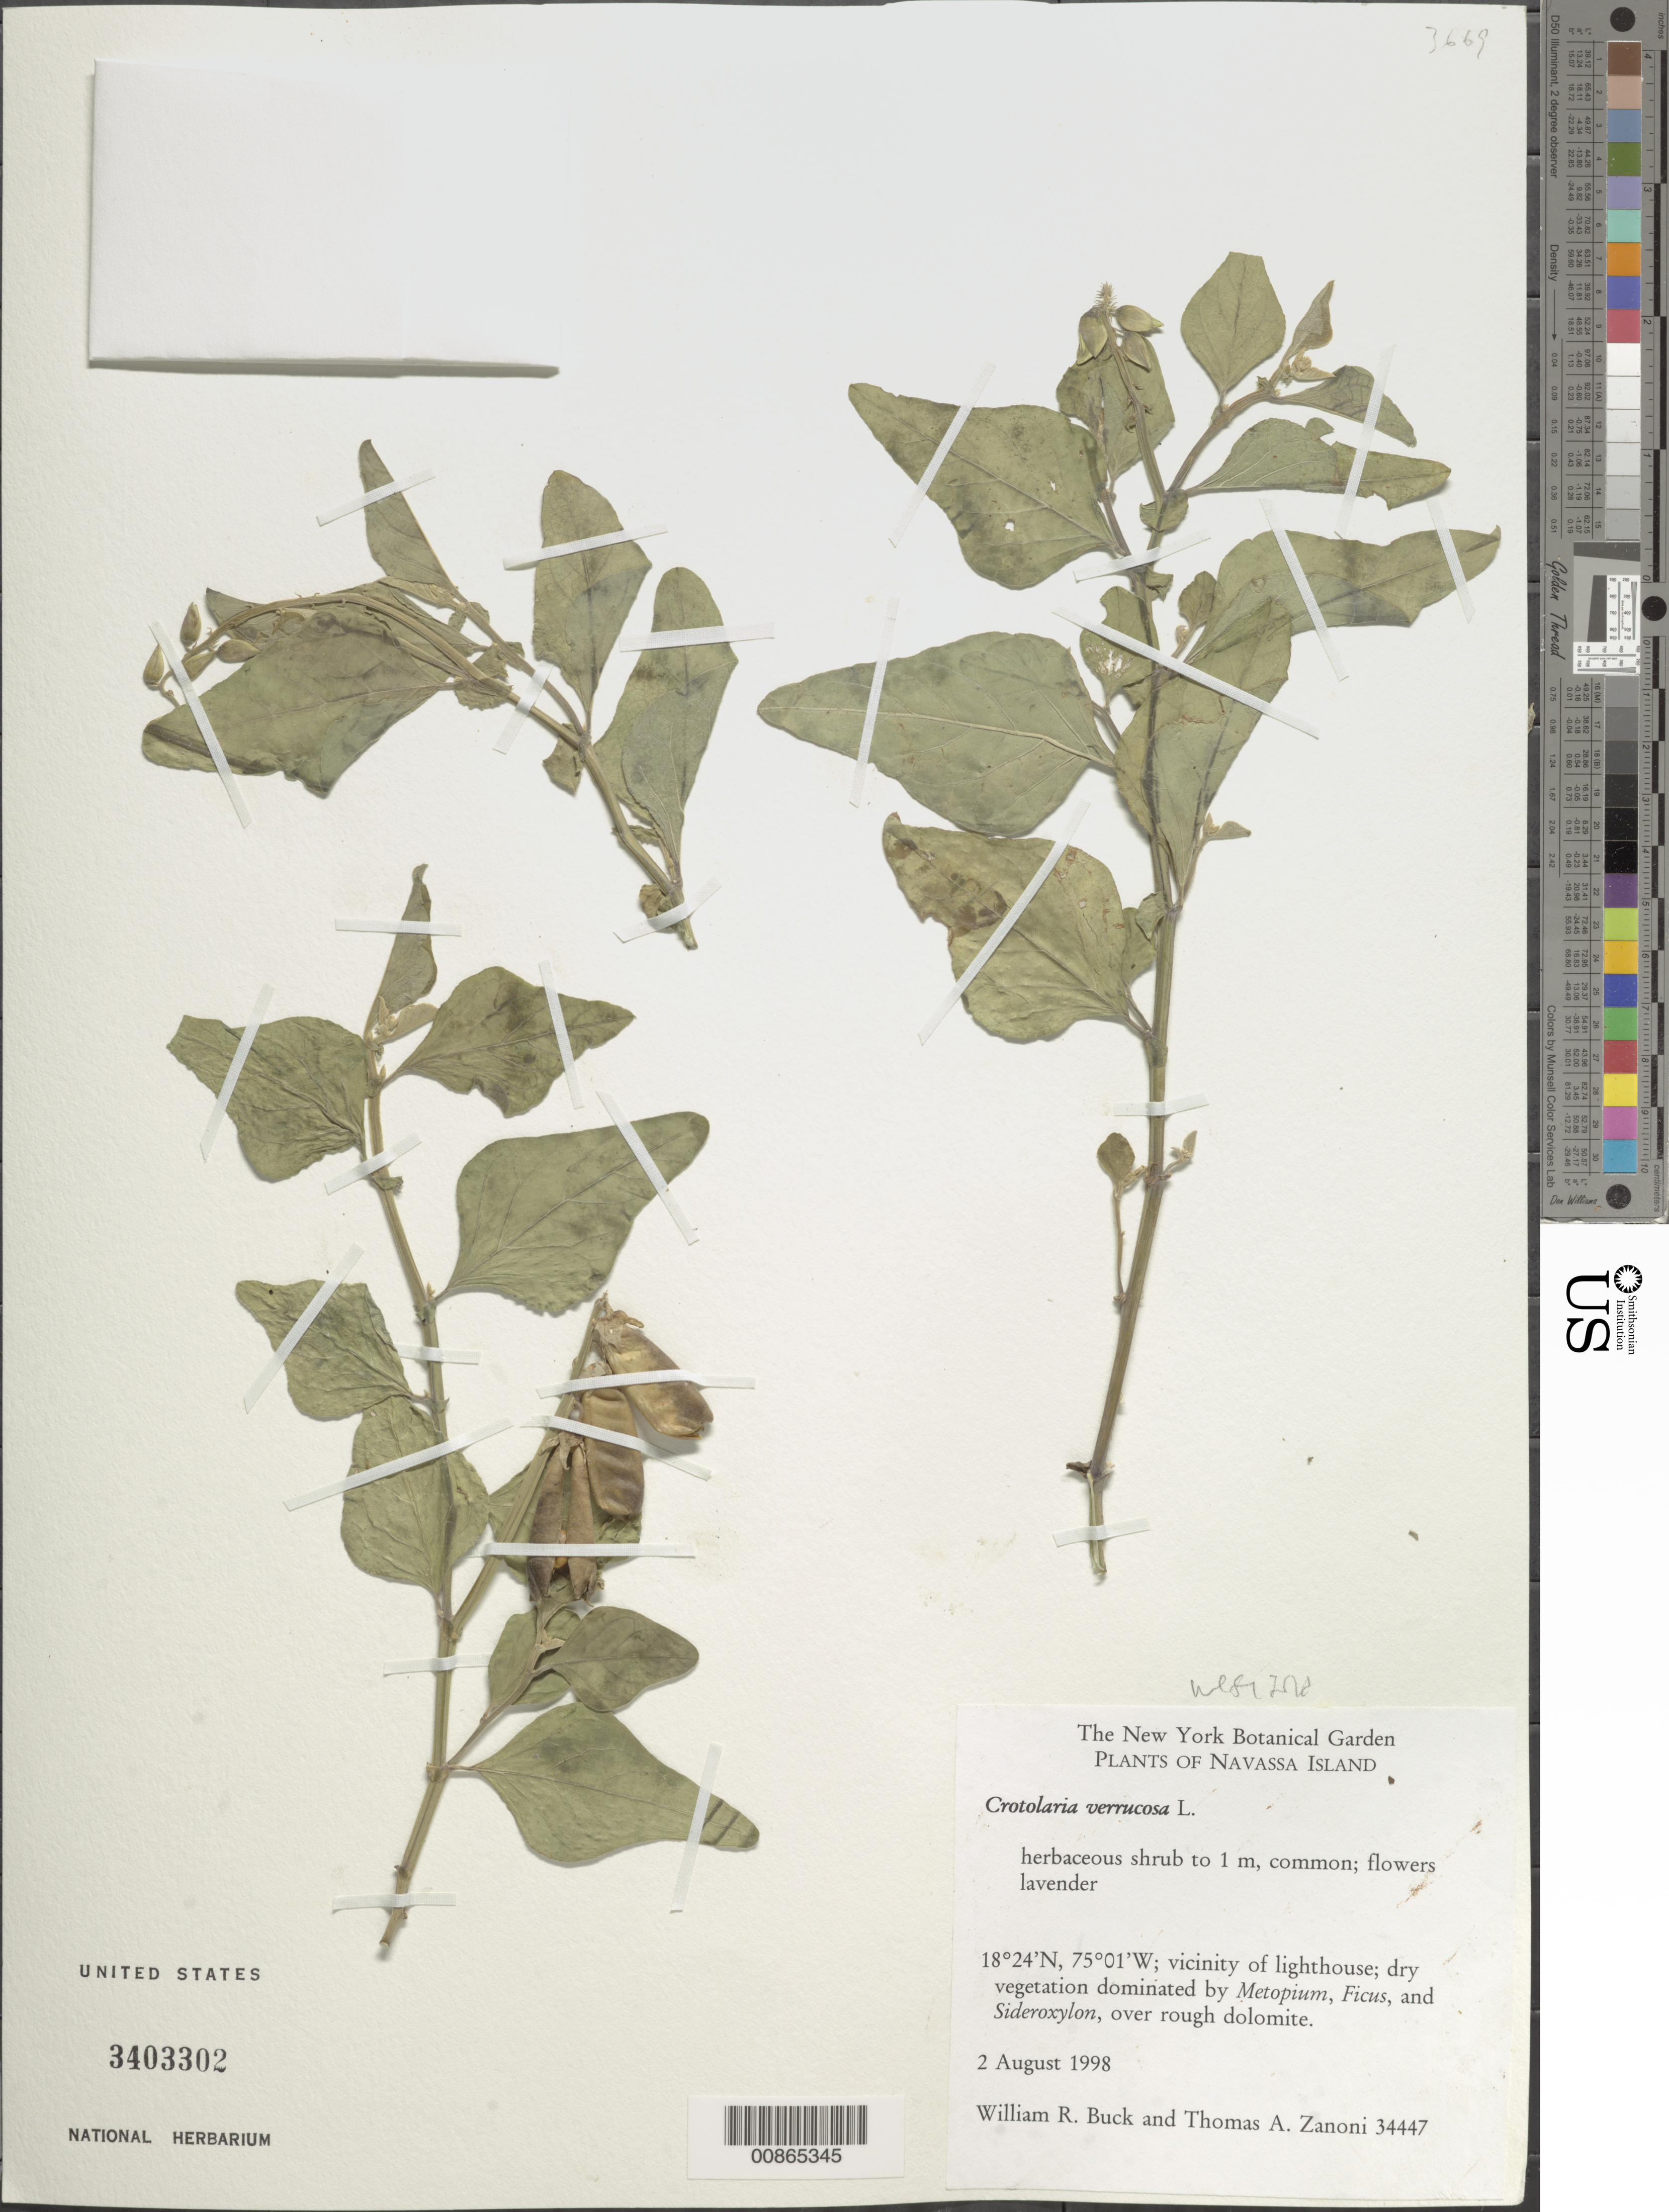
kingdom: Plantae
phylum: Tracheophyta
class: Magnoliopsida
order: Fabales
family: Fabaceae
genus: Crotalaria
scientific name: Crotalaria verrucosa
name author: L.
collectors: W. R. Buck & T. A. Zanoni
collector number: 34447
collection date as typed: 02 Aug 1998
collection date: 1998-08-02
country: Navassa Island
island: Hispaniola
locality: Vicinity of lighthouse.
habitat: Dry vegetation domincated by Metopium, Ficus and Sideroxylon, over rough dolomite.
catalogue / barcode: US 3403302